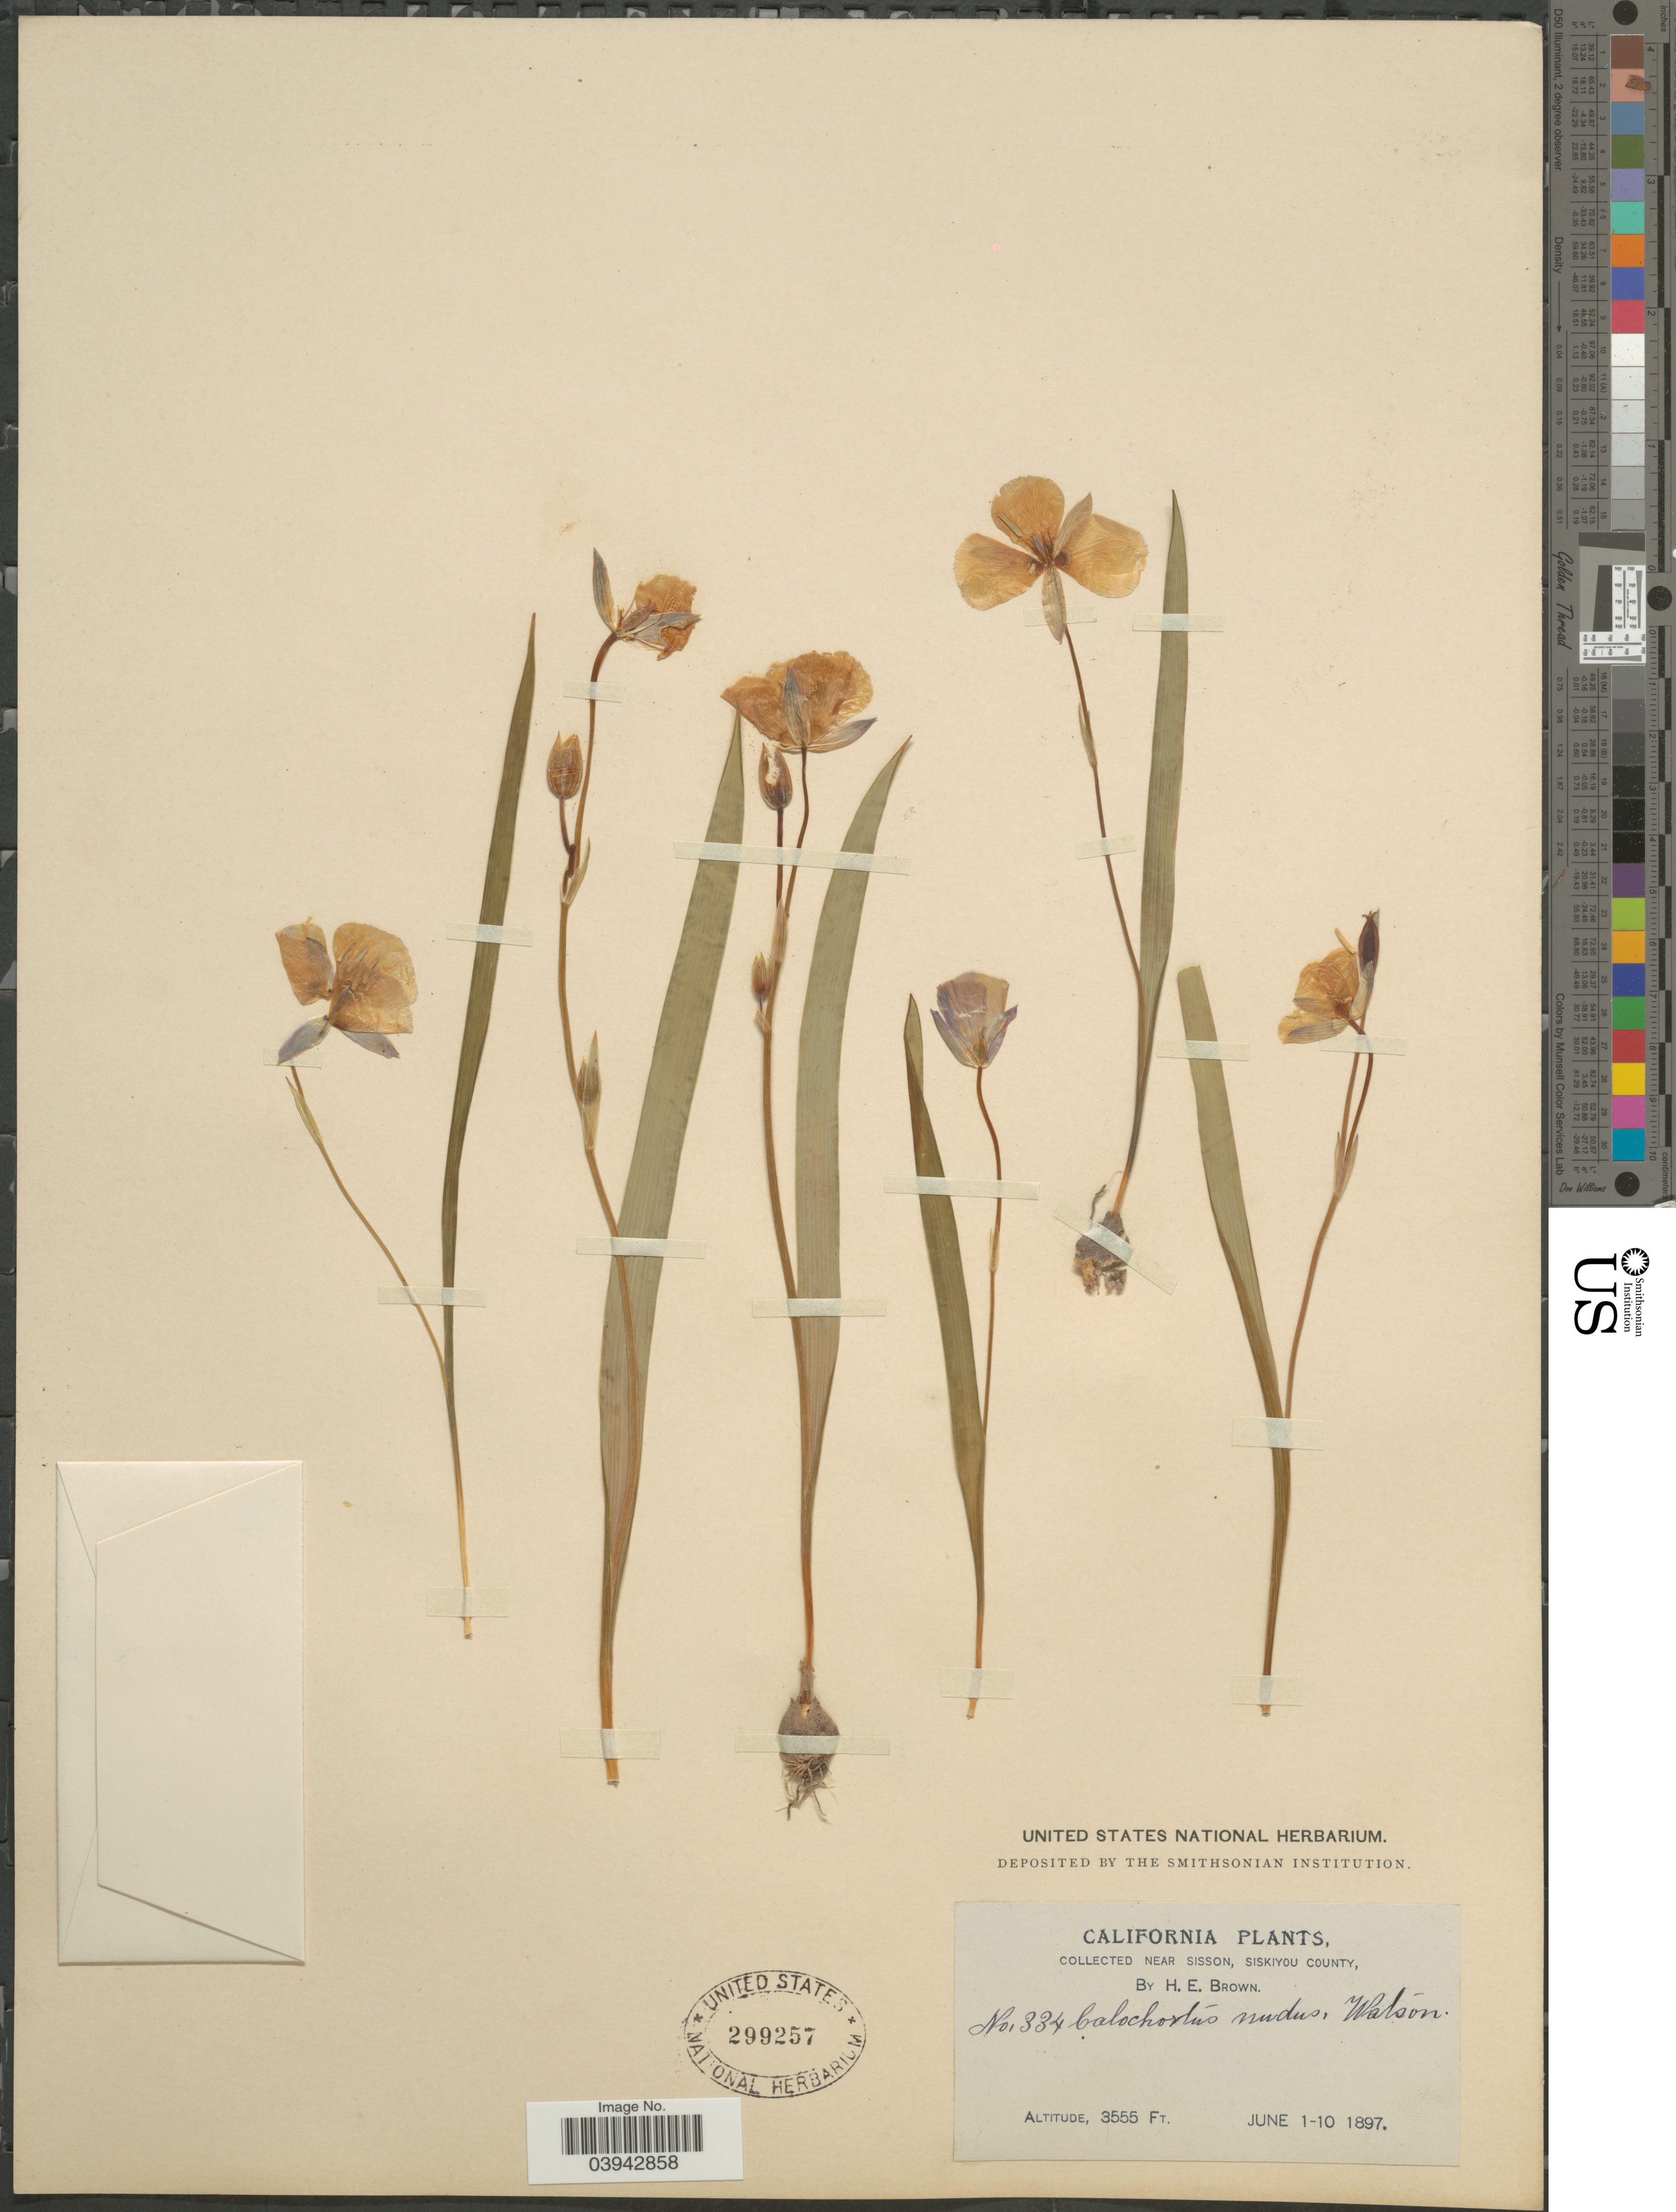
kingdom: Plantae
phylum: Tracheophyta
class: Liliopsida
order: Liliales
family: Liliaceae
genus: Calochortus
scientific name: Calochortus nudus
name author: S. Watson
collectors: H. E. Brown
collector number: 334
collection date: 1897-06-01/1897-06-10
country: United States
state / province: California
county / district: Siskiyou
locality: Near Sisson, Siskiyou County.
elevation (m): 1084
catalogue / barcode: US 299257